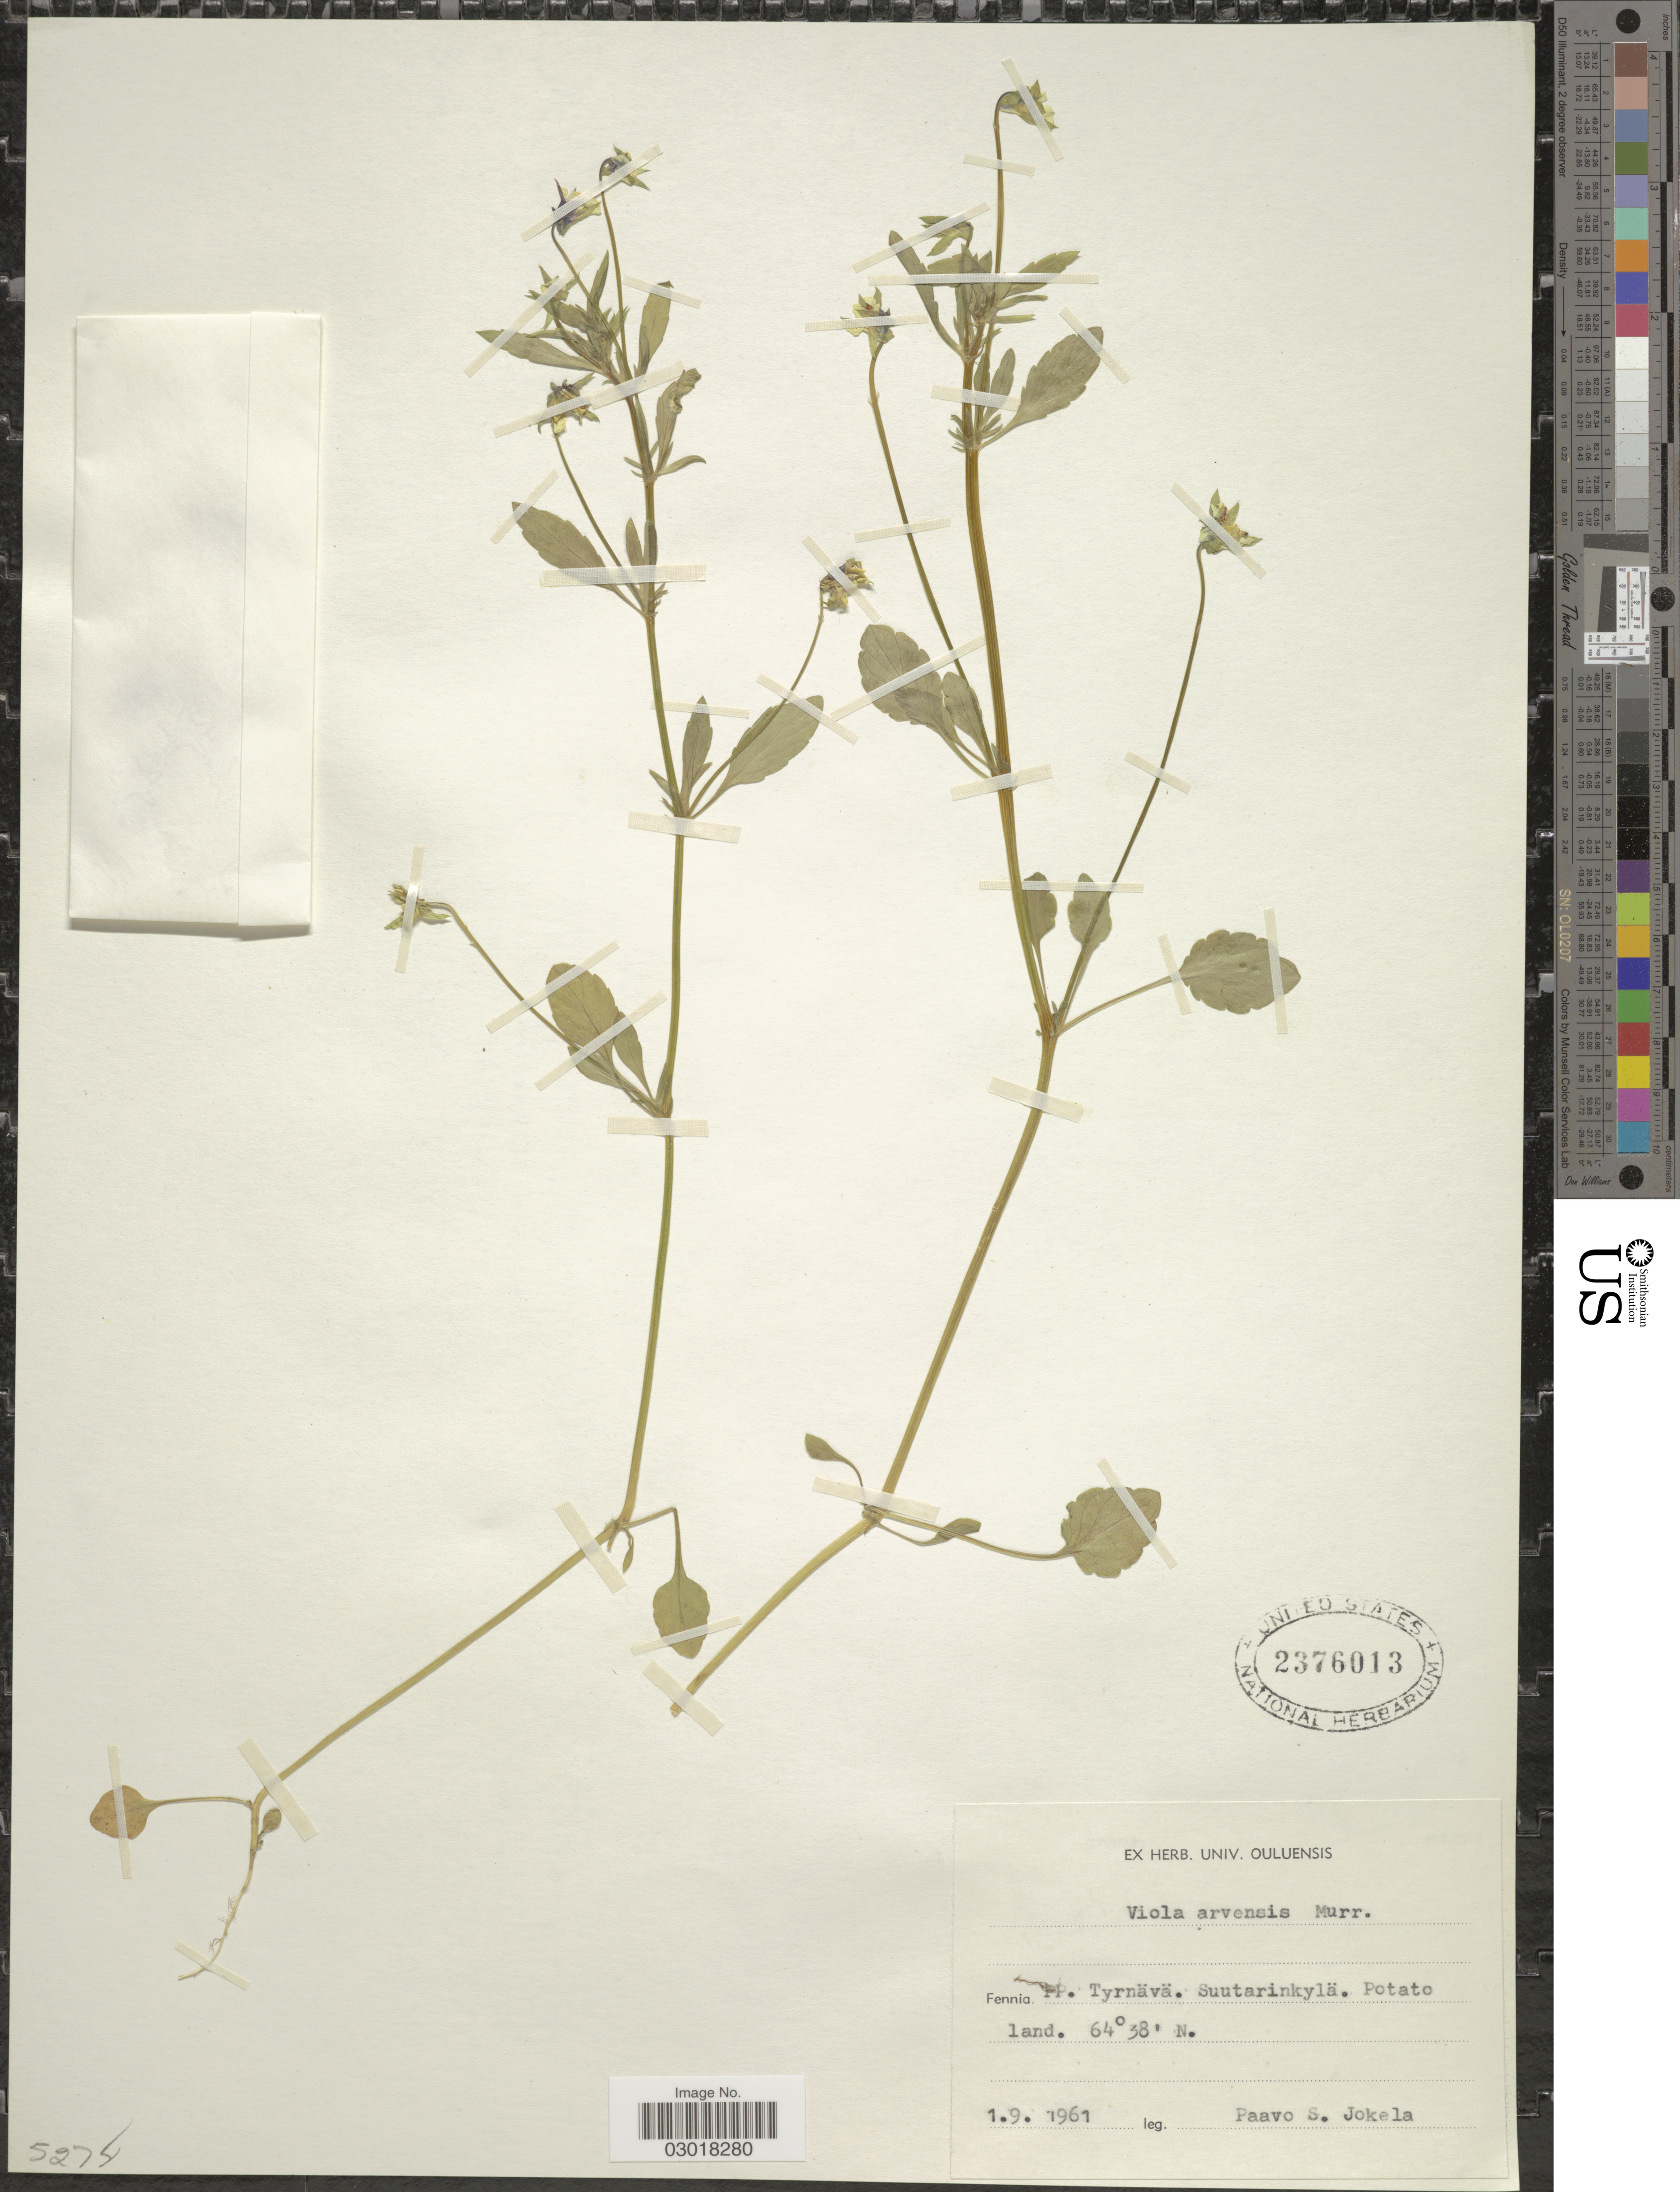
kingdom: Plantae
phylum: Tracheophyta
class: Magnoliopsida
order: Malpighiales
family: Violaceae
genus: Viola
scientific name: Viola arvensis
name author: Murray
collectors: P. Jokela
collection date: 1961-09-01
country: Finland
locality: Fennia PP. Tyrnävä. Suutarinkylä. Potato land.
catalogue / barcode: US 2376013